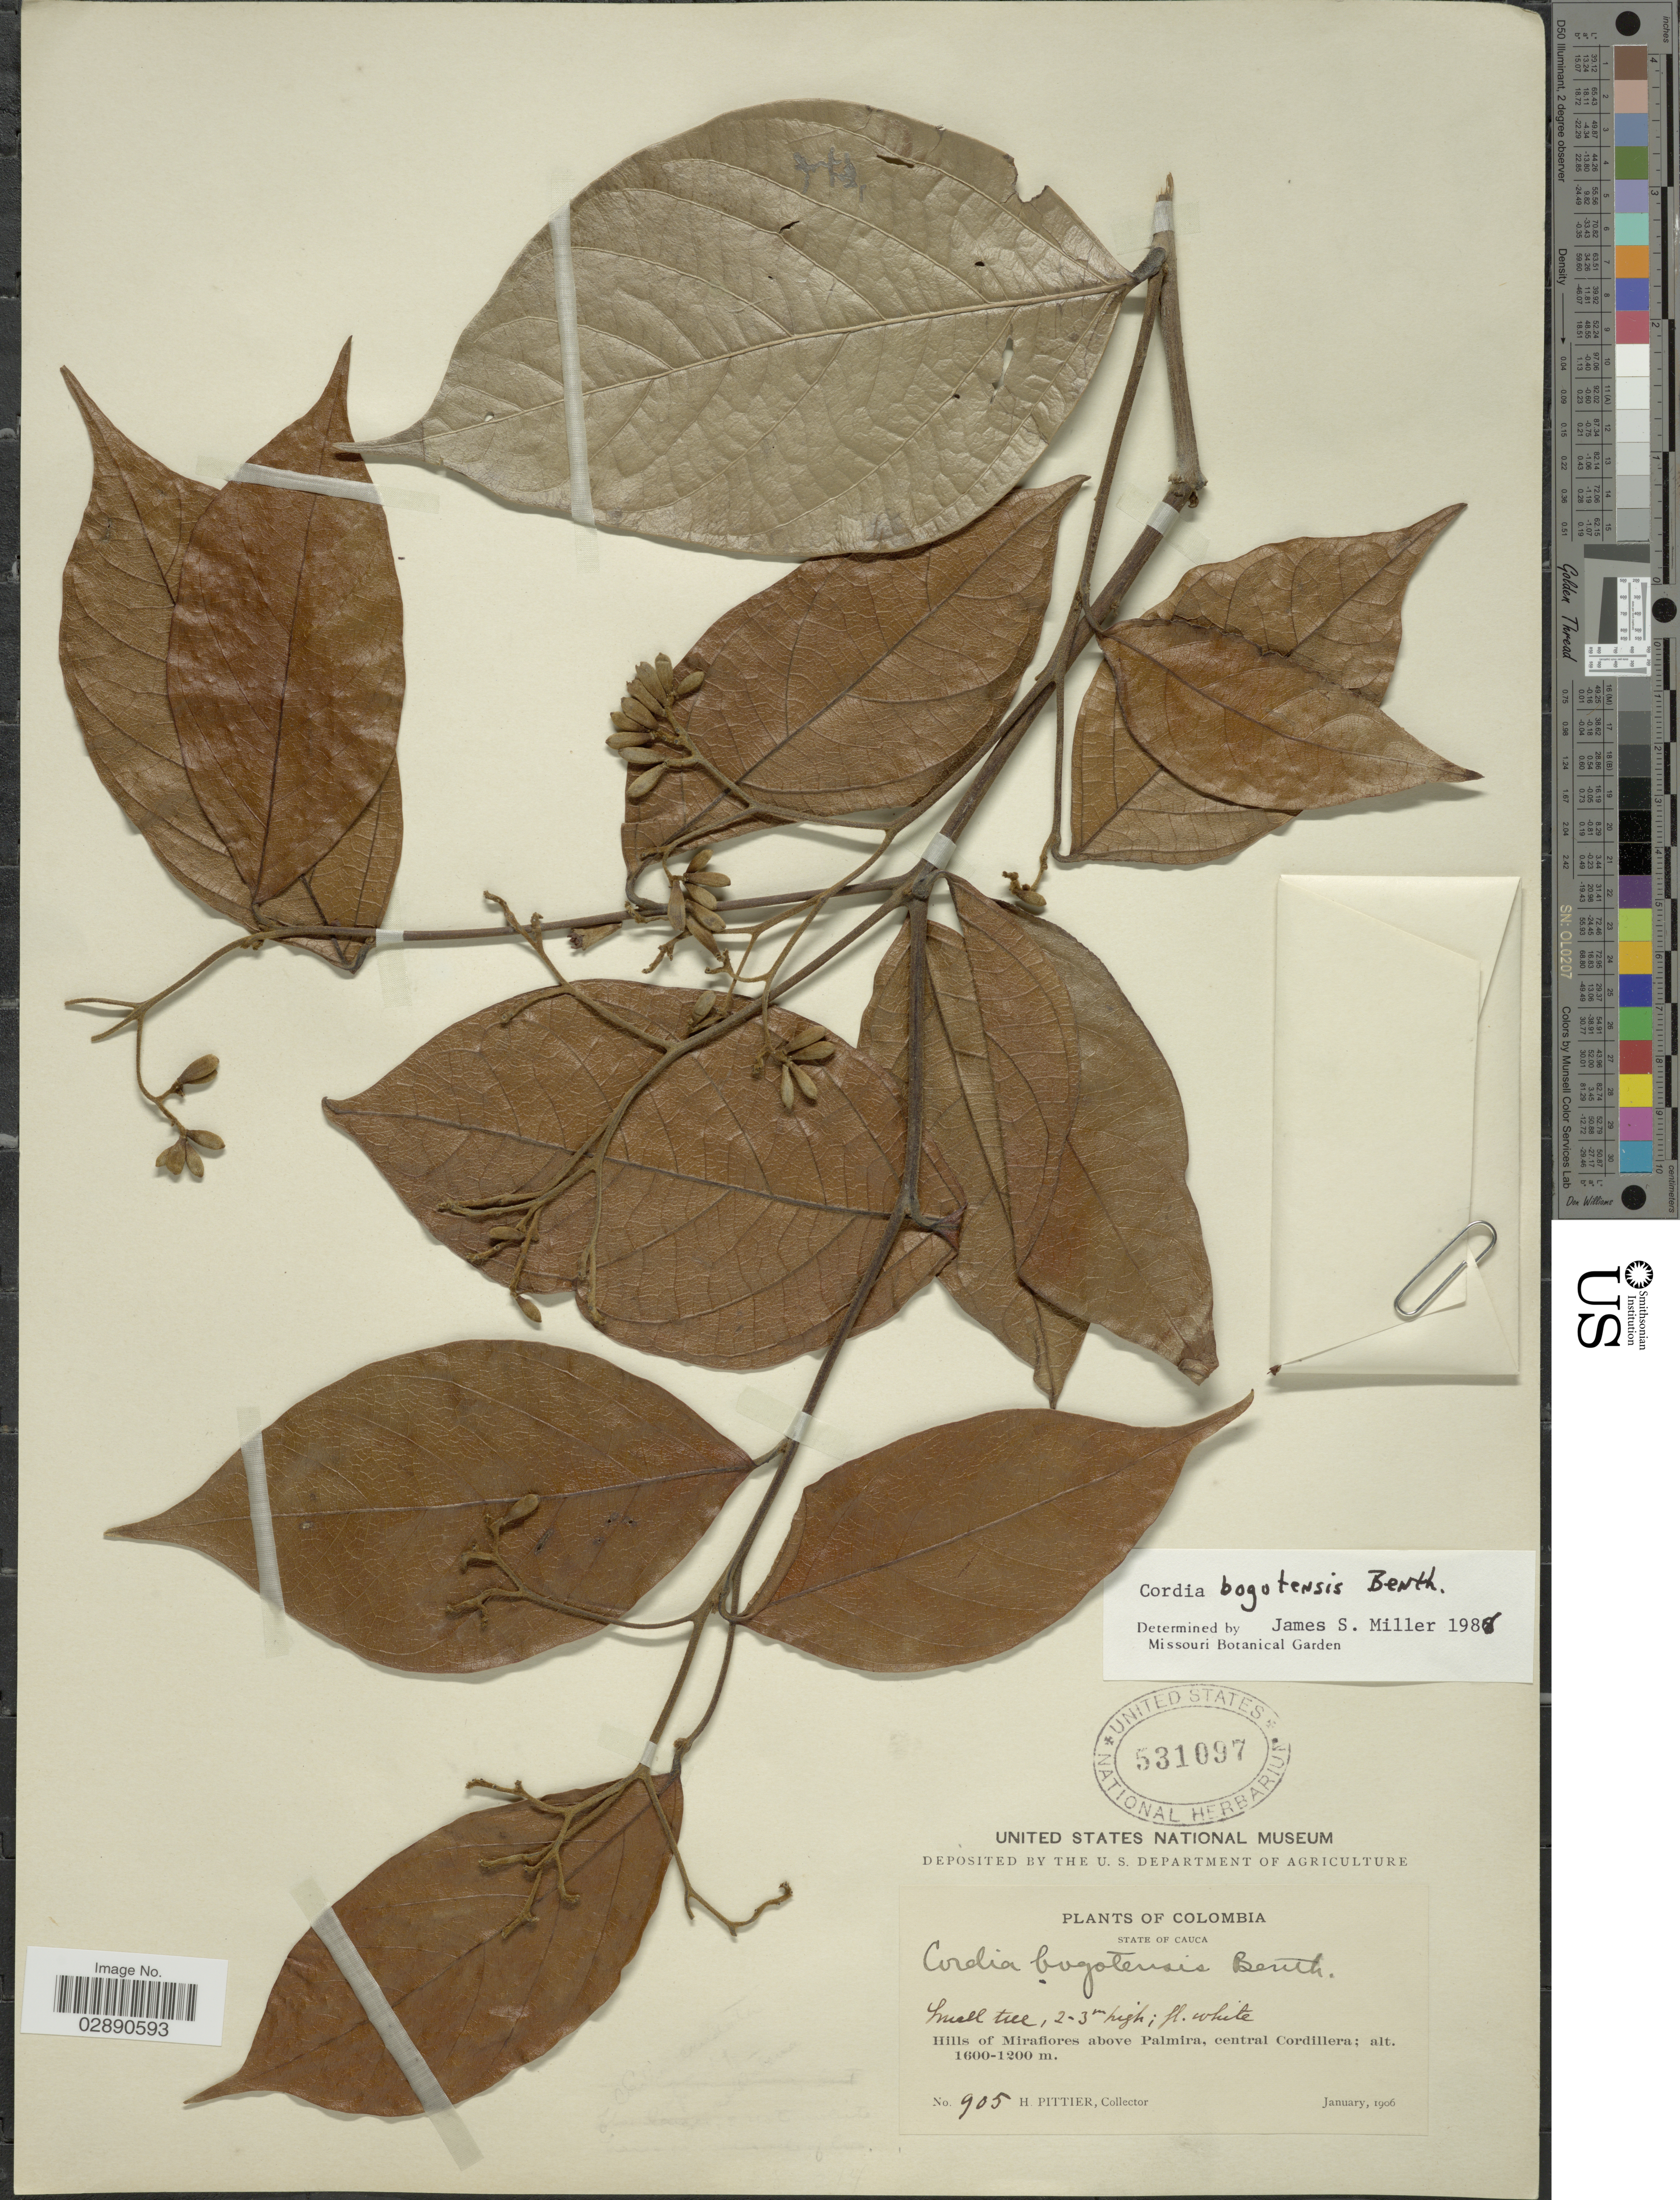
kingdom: Plantae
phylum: Tracheophyta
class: Magnoliopsida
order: Boraginales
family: Cordiaceae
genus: Cordia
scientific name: Cordia bogotensis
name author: Benth.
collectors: H. F. Pittier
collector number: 905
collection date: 1906-01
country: Colombia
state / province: Cauca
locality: Hills of Miraflores above Palmira, central Cordillera.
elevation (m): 1200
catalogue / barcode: US 531097